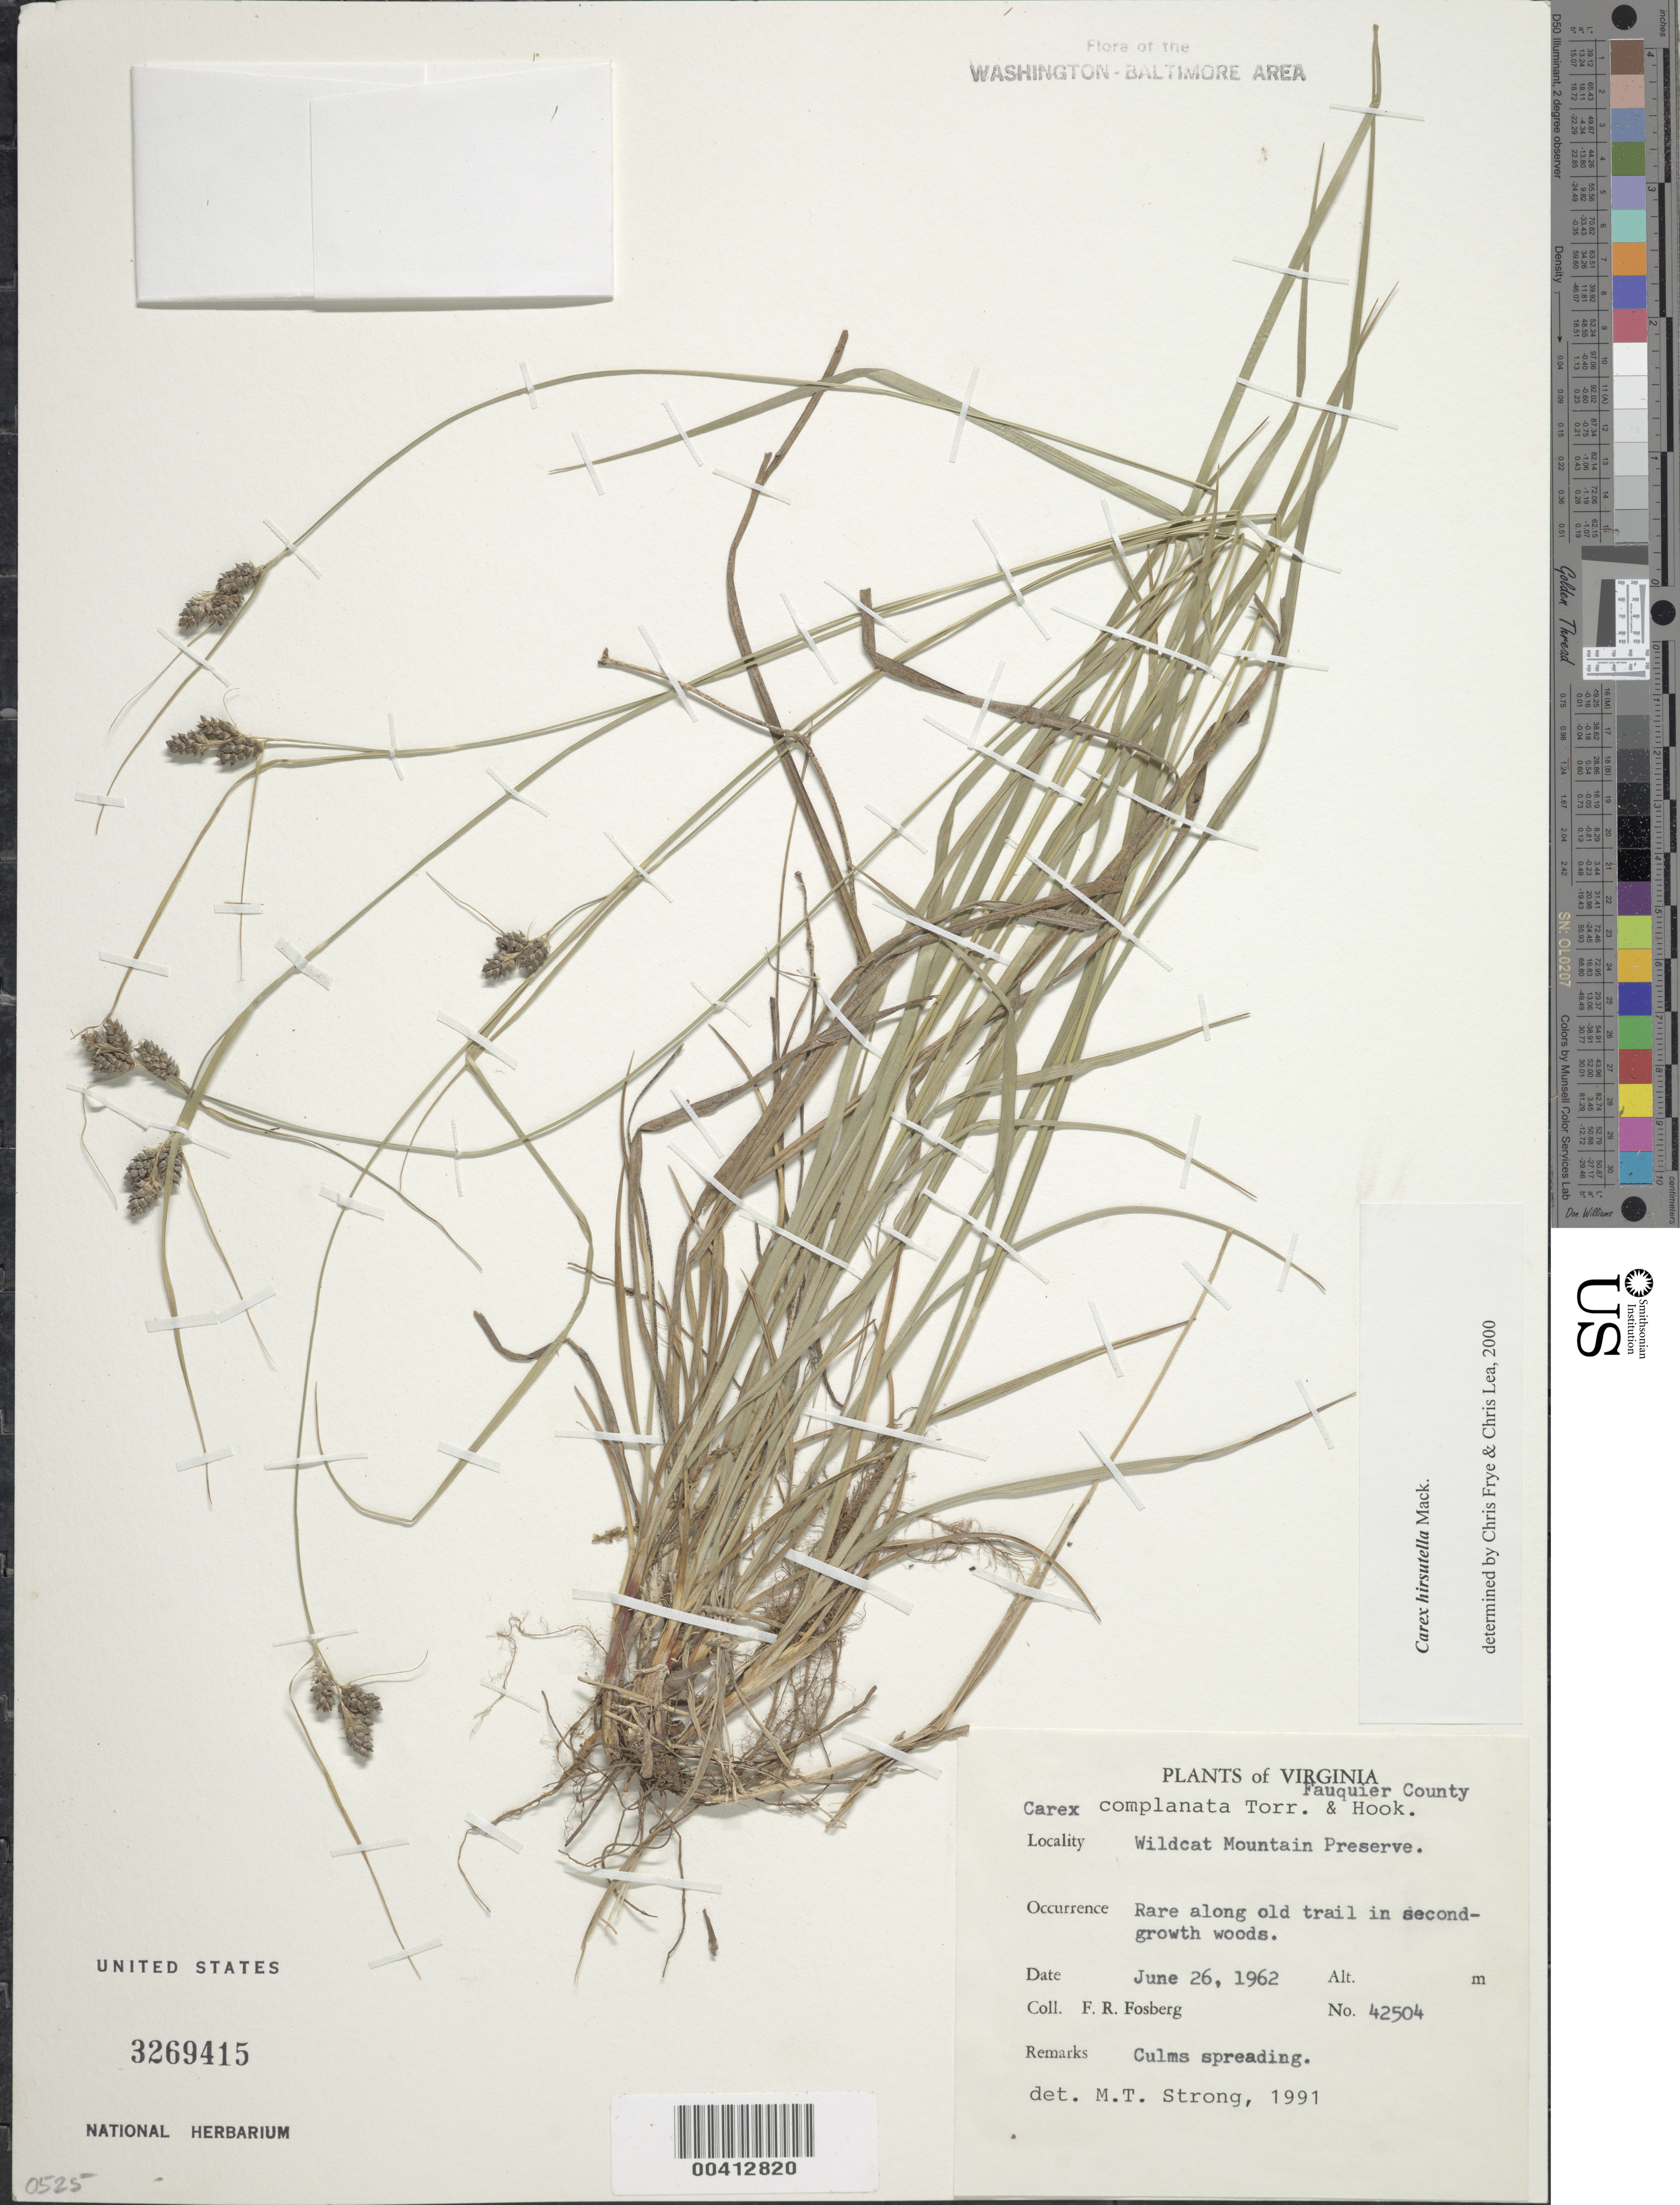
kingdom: Plantae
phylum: Tracheophyta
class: Liliopsida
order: Poales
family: Cyperaceae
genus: Carex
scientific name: Carex hirsutella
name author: Mack.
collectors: F. R. Fosberg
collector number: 42504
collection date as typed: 26 Jun 1962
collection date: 1962-06-26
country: United States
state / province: Virginia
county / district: Fauquier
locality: Wildcat Mountain Preserve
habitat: In second growth woods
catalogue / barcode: US 3269415